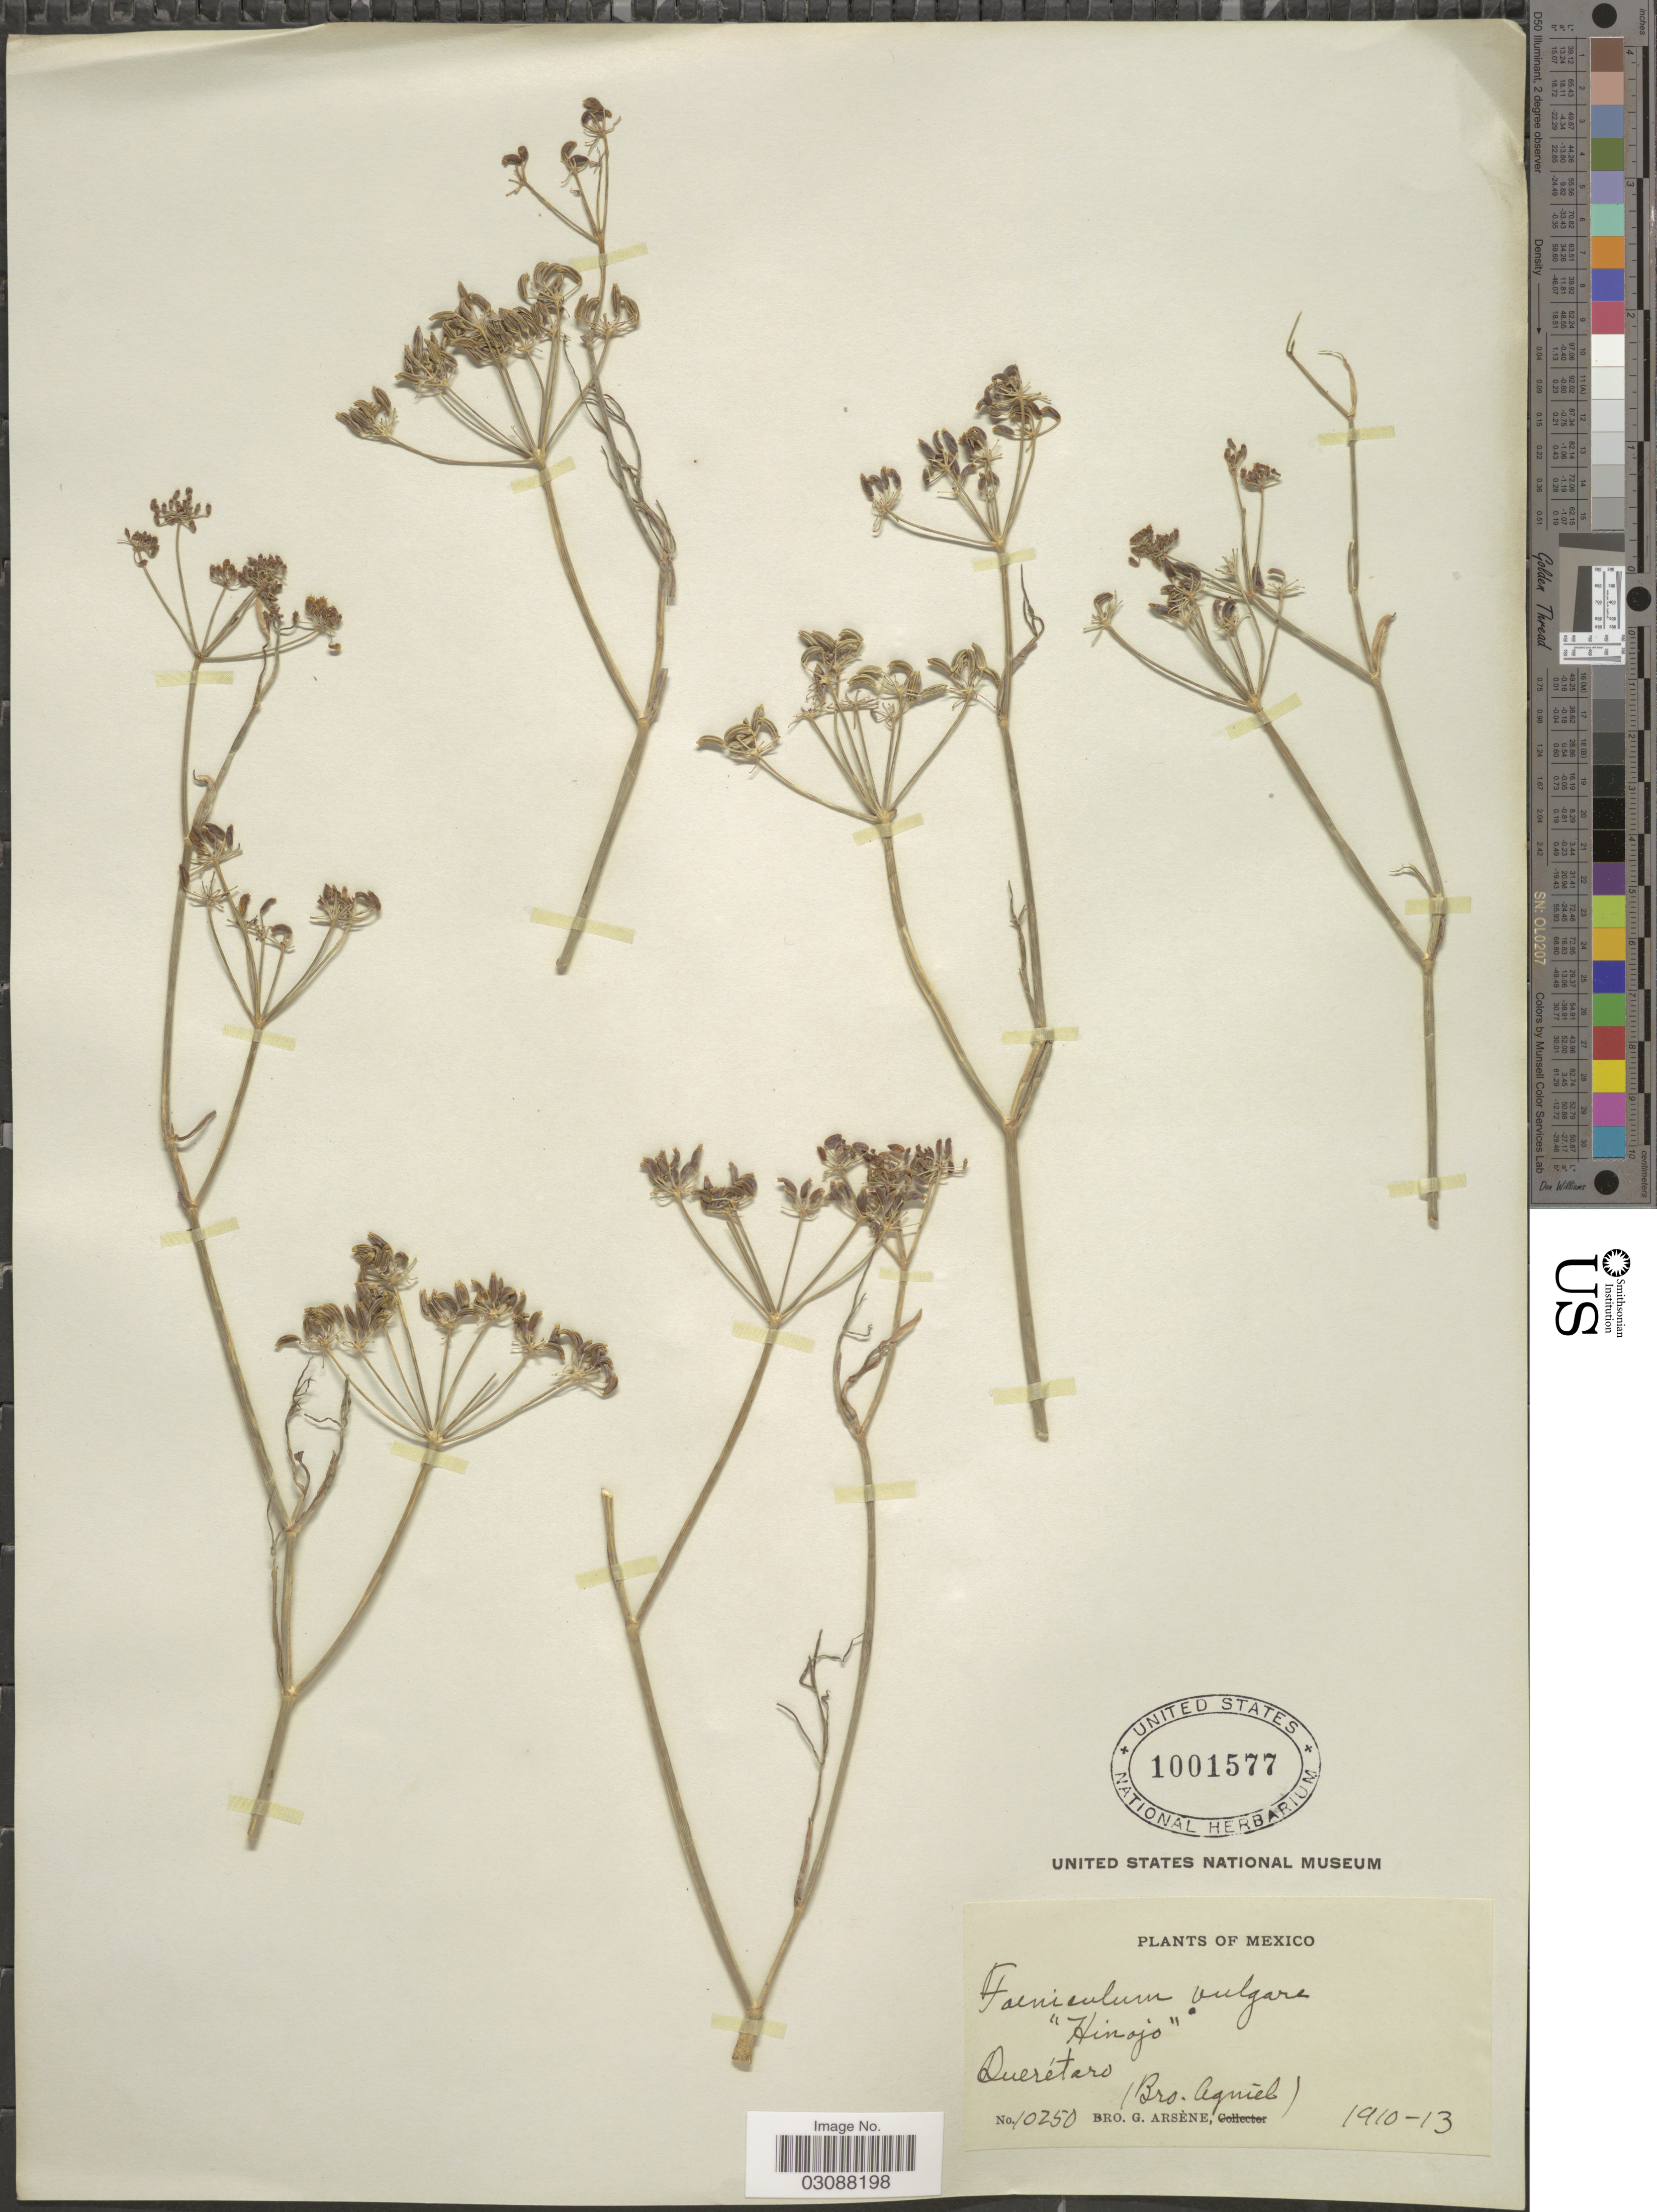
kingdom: Plantae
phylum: Tracheophyta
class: Magnoliopsida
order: Apiales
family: Apiaceae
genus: Foeniculum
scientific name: Foeniculum vulgare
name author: Mill.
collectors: Bro. G. Arsène & Bro. Agniel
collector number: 10250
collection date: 1910/1913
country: Mexico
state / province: Querétaro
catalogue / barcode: US 1001577